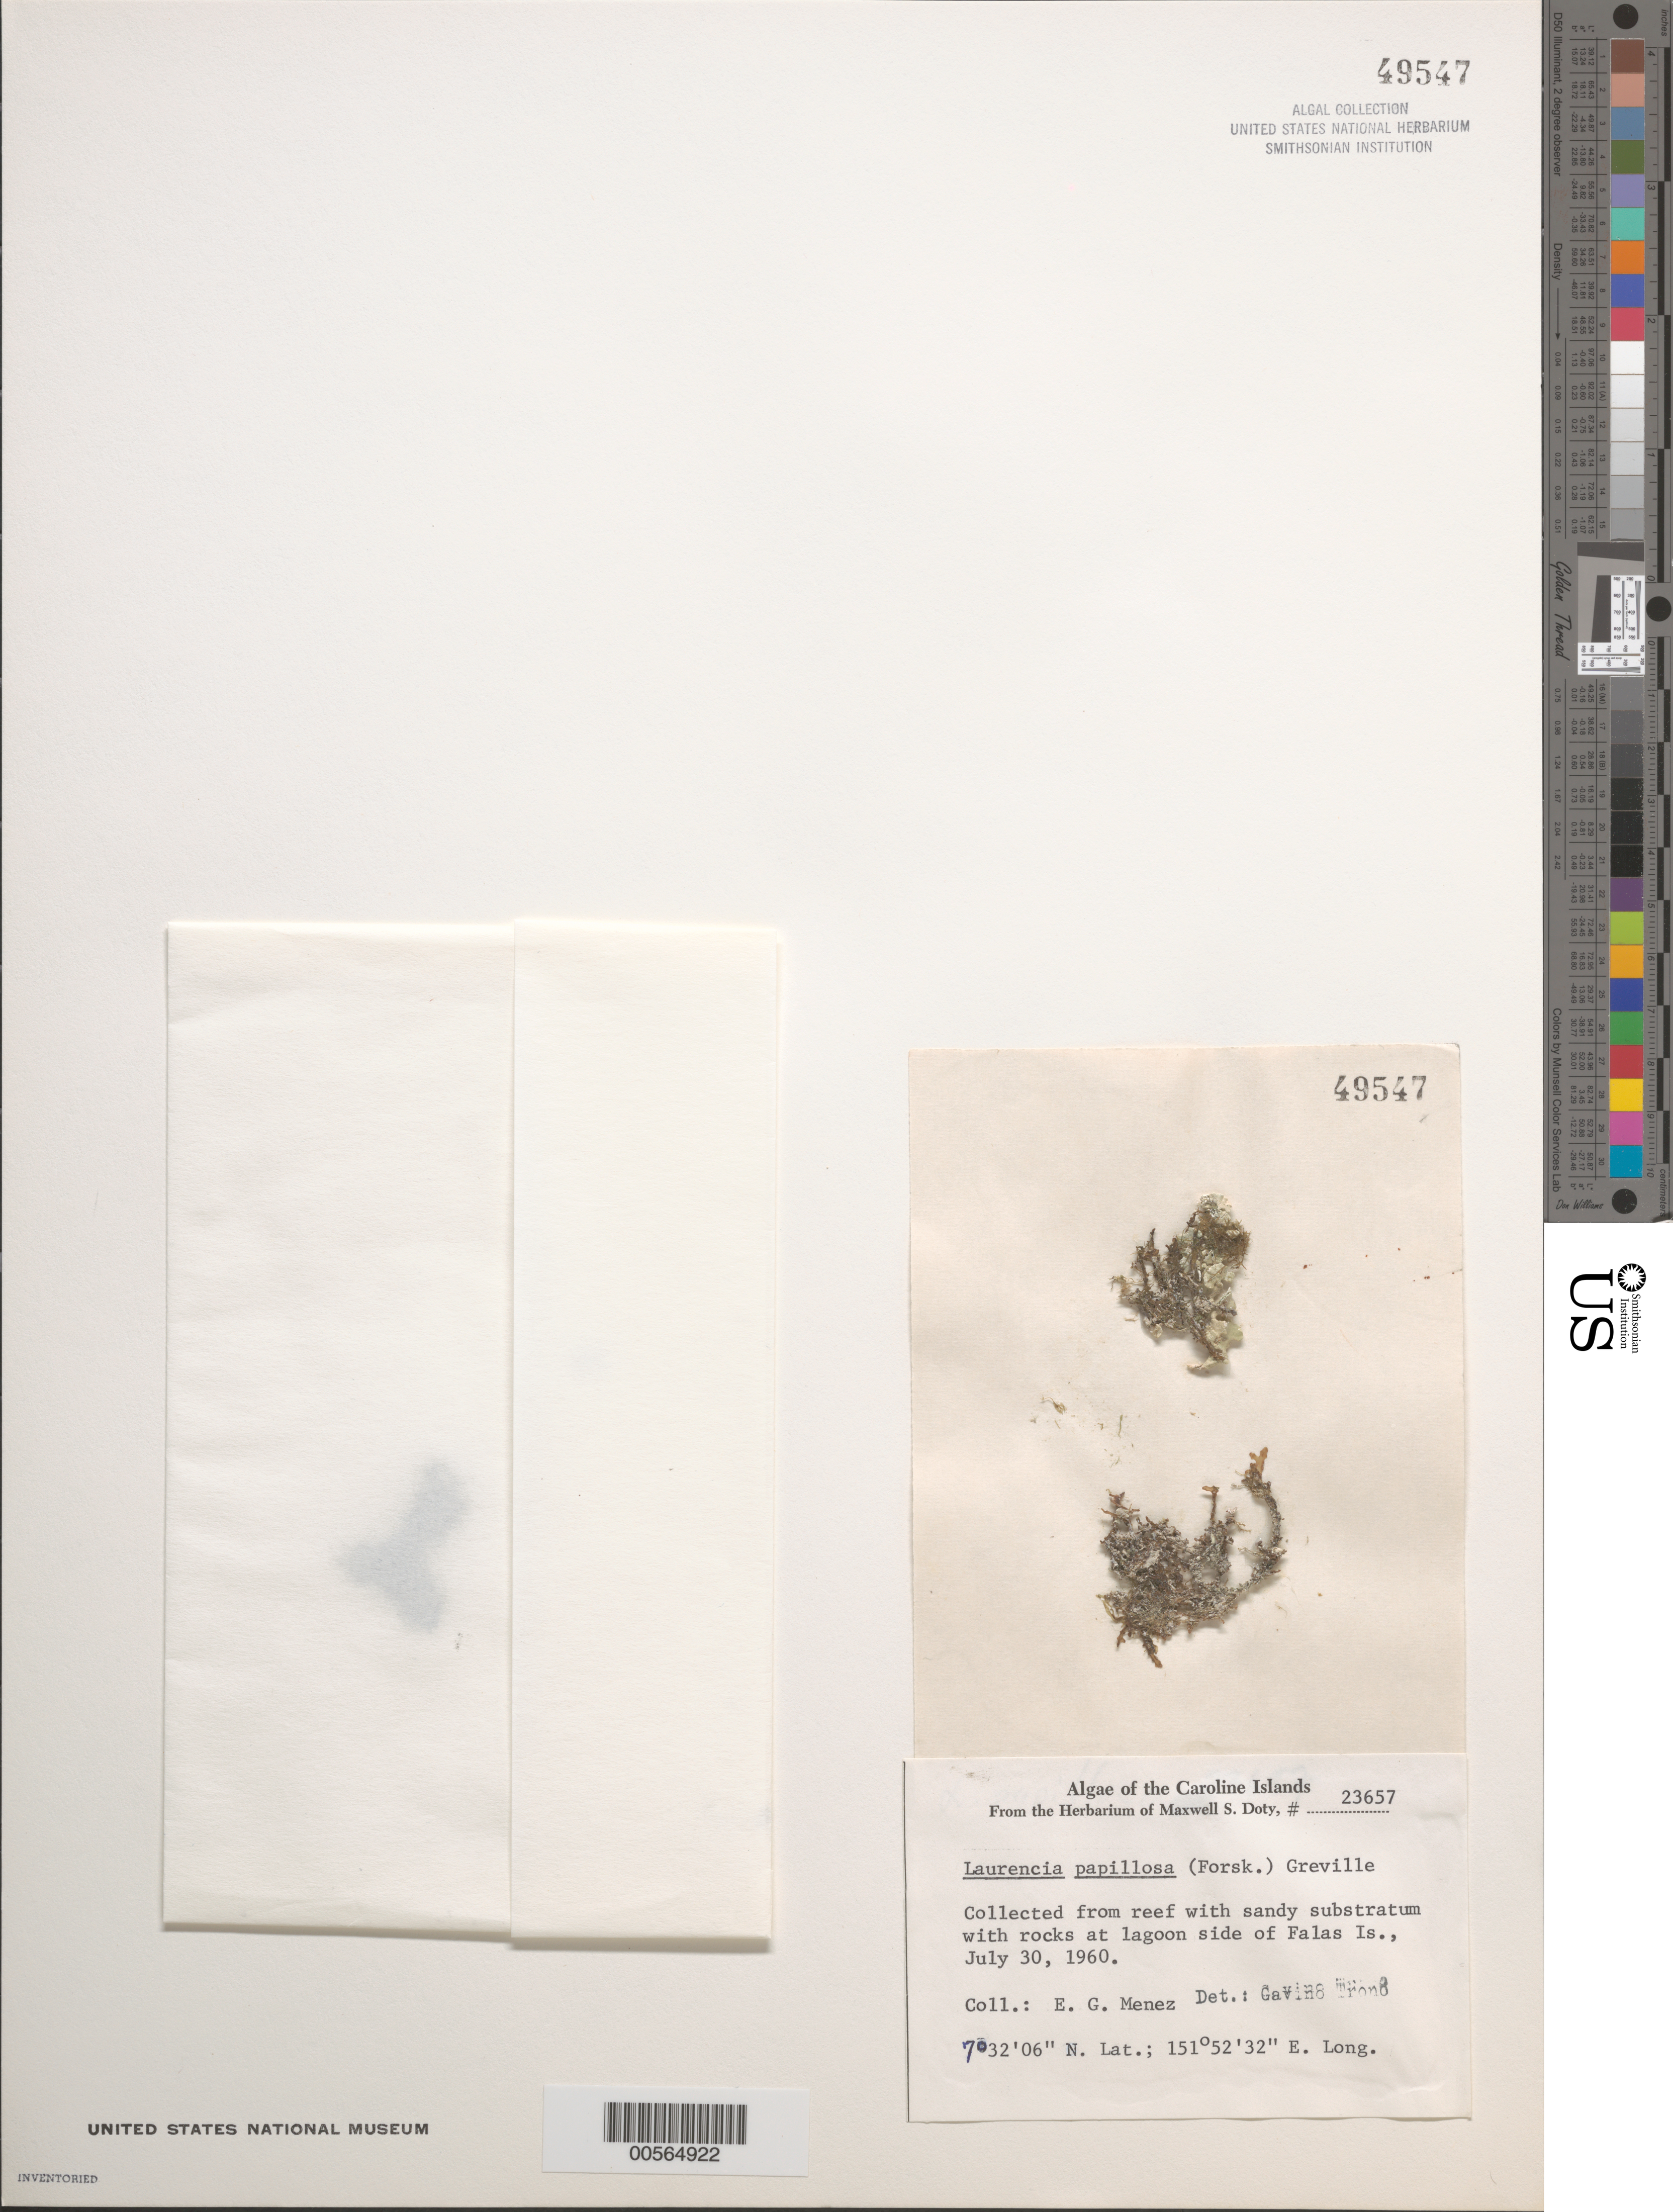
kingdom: Plantae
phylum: Rhodophyta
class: Florideophyceae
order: Ceramiales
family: Rhodomelaceae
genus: Palisada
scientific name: Palisada perforata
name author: (Bory) K.W. Nam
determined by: Algae name updating Project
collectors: Meñez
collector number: MSD 23657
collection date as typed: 30 Jul 1960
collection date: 1960-07-30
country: Micronesia, Federated States of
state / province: Truk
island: Falas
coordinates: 7 32' 06" N, 151 52' 32" E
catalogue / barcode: US 49547